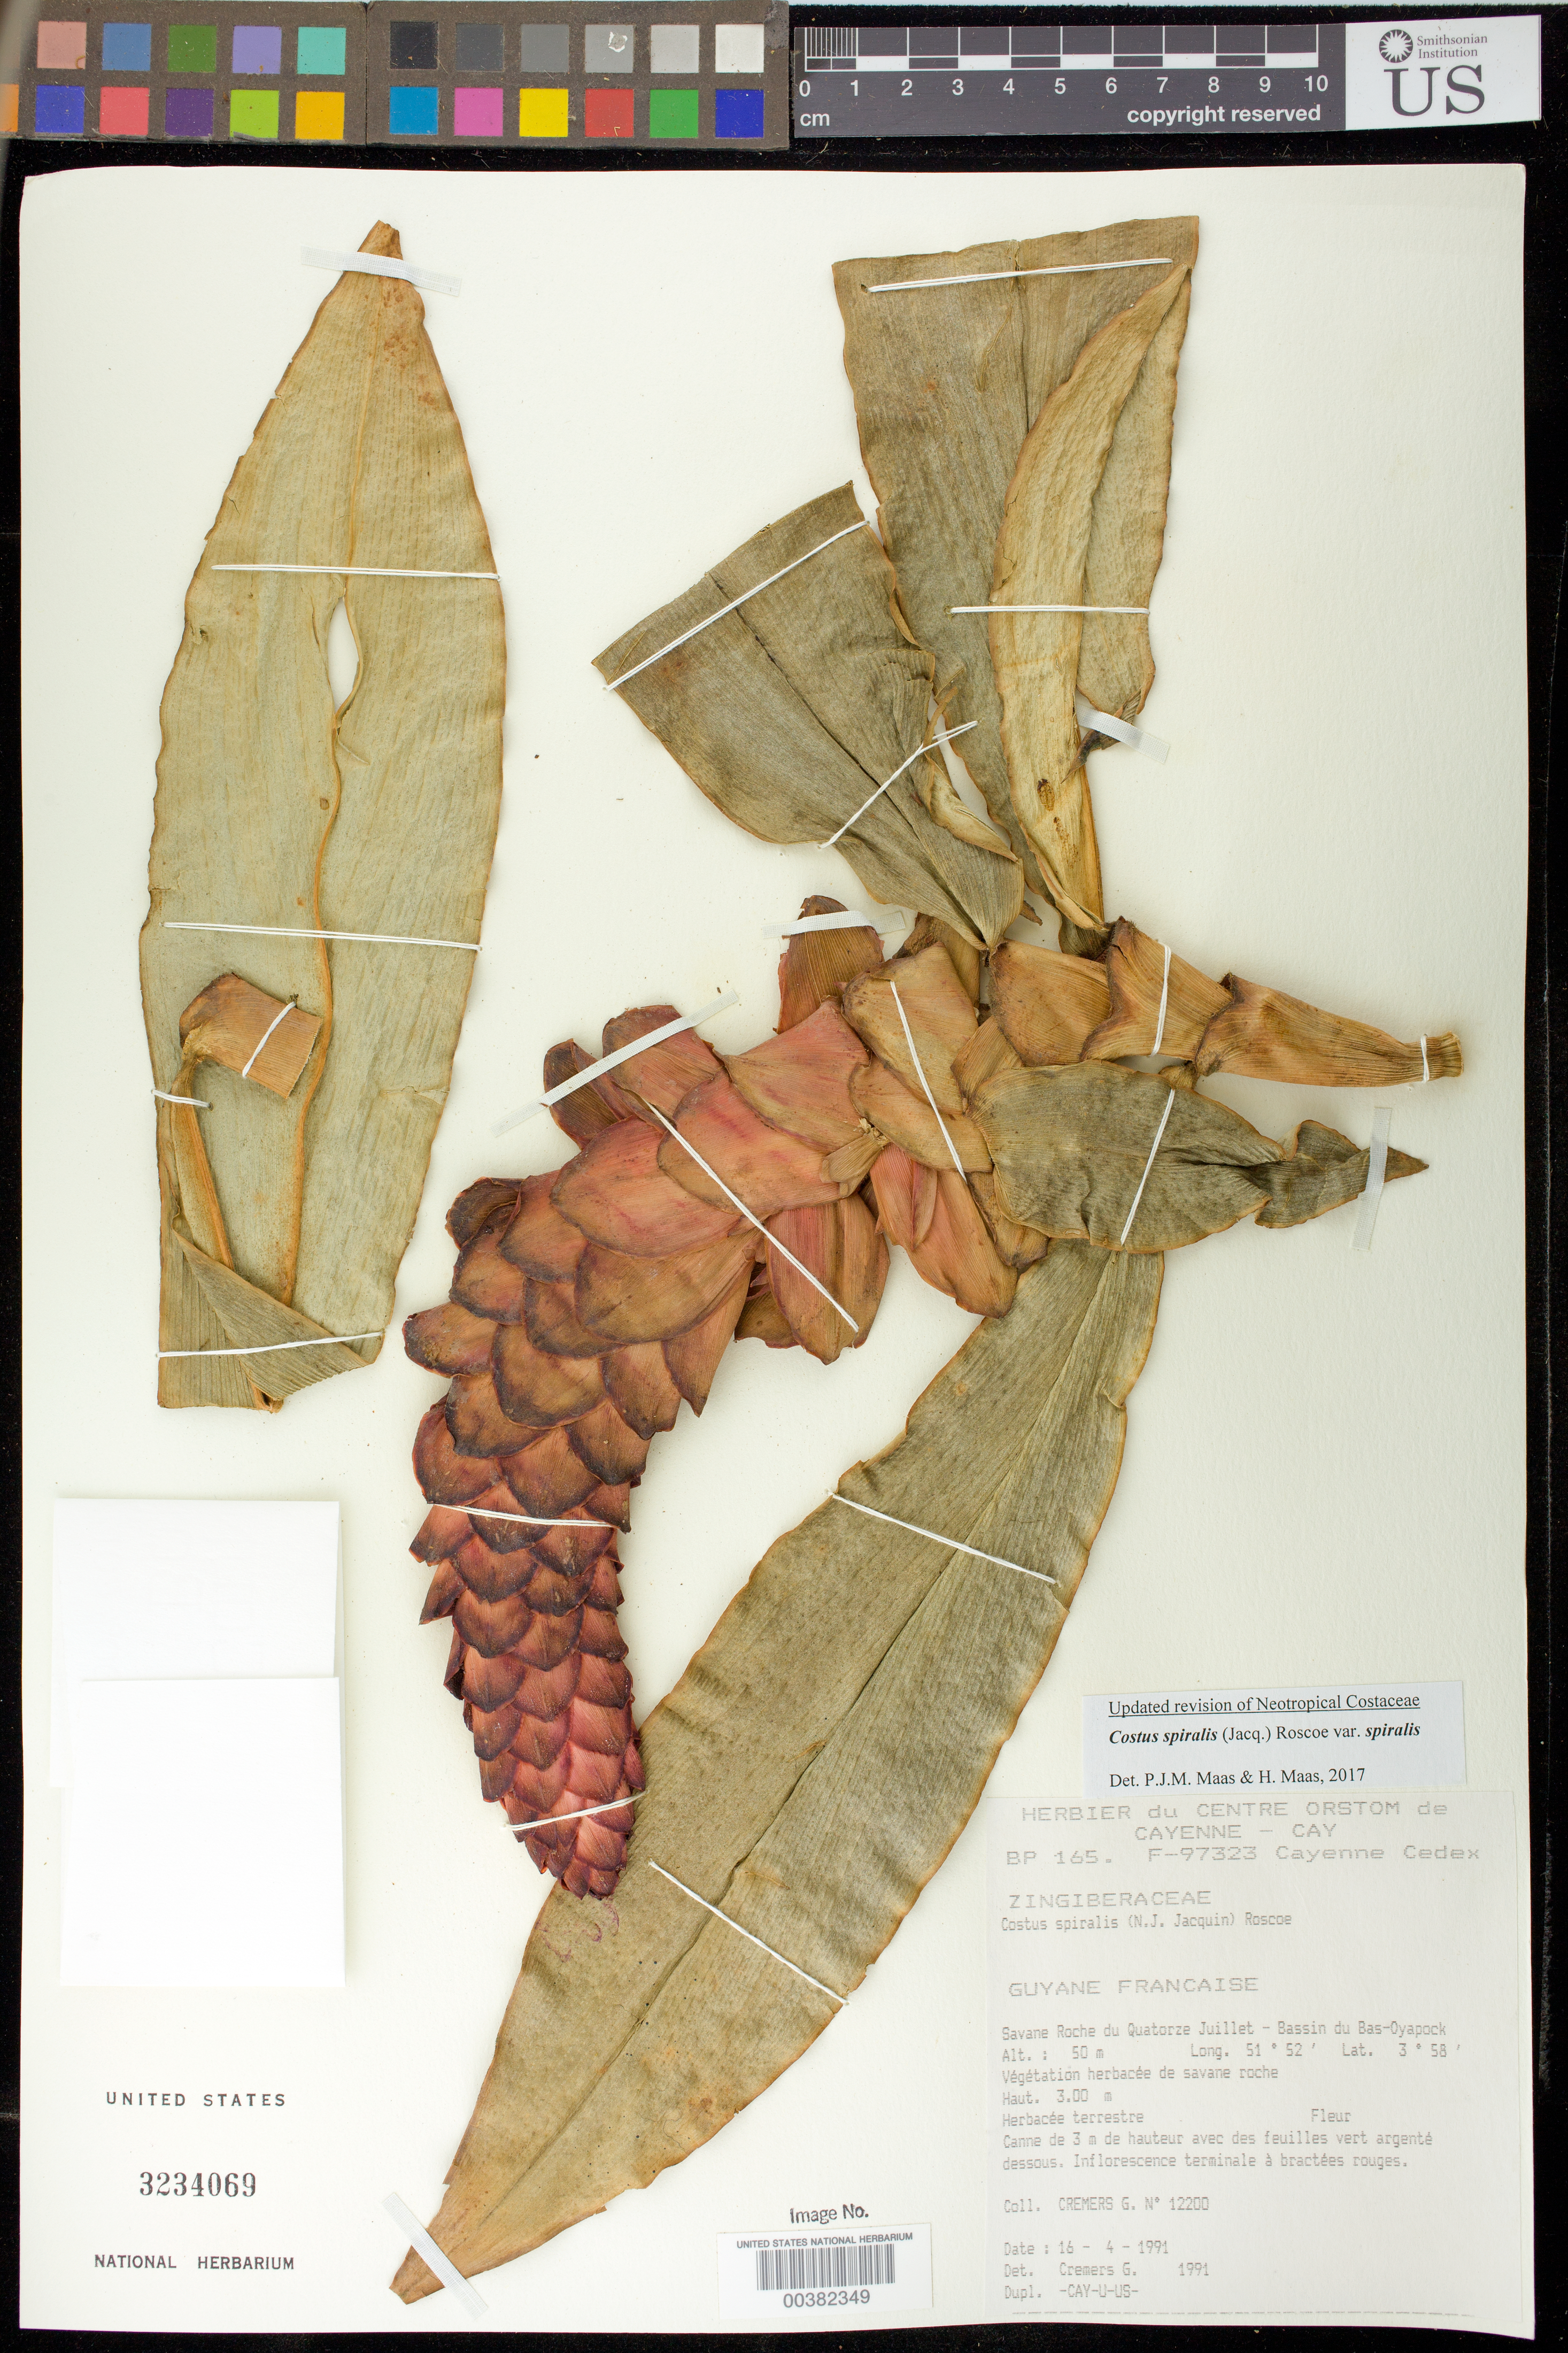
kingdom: Plantae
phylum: Tracheophyta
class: Liliopsida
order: Zingiberales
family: Costaceae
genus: Costus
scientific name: Costus spiralis var. spiralis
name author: (Jacq.) Roscoe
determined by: Maas, Paul J.; Maas, H.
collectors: G. Cremers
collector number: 12200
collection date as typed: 16 Apr 1991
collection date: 1991-04-16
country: French Guiana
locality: Savane roche du quatorze julliet - bassin du bas-oyapock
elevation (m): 50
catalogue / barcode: US 3234069